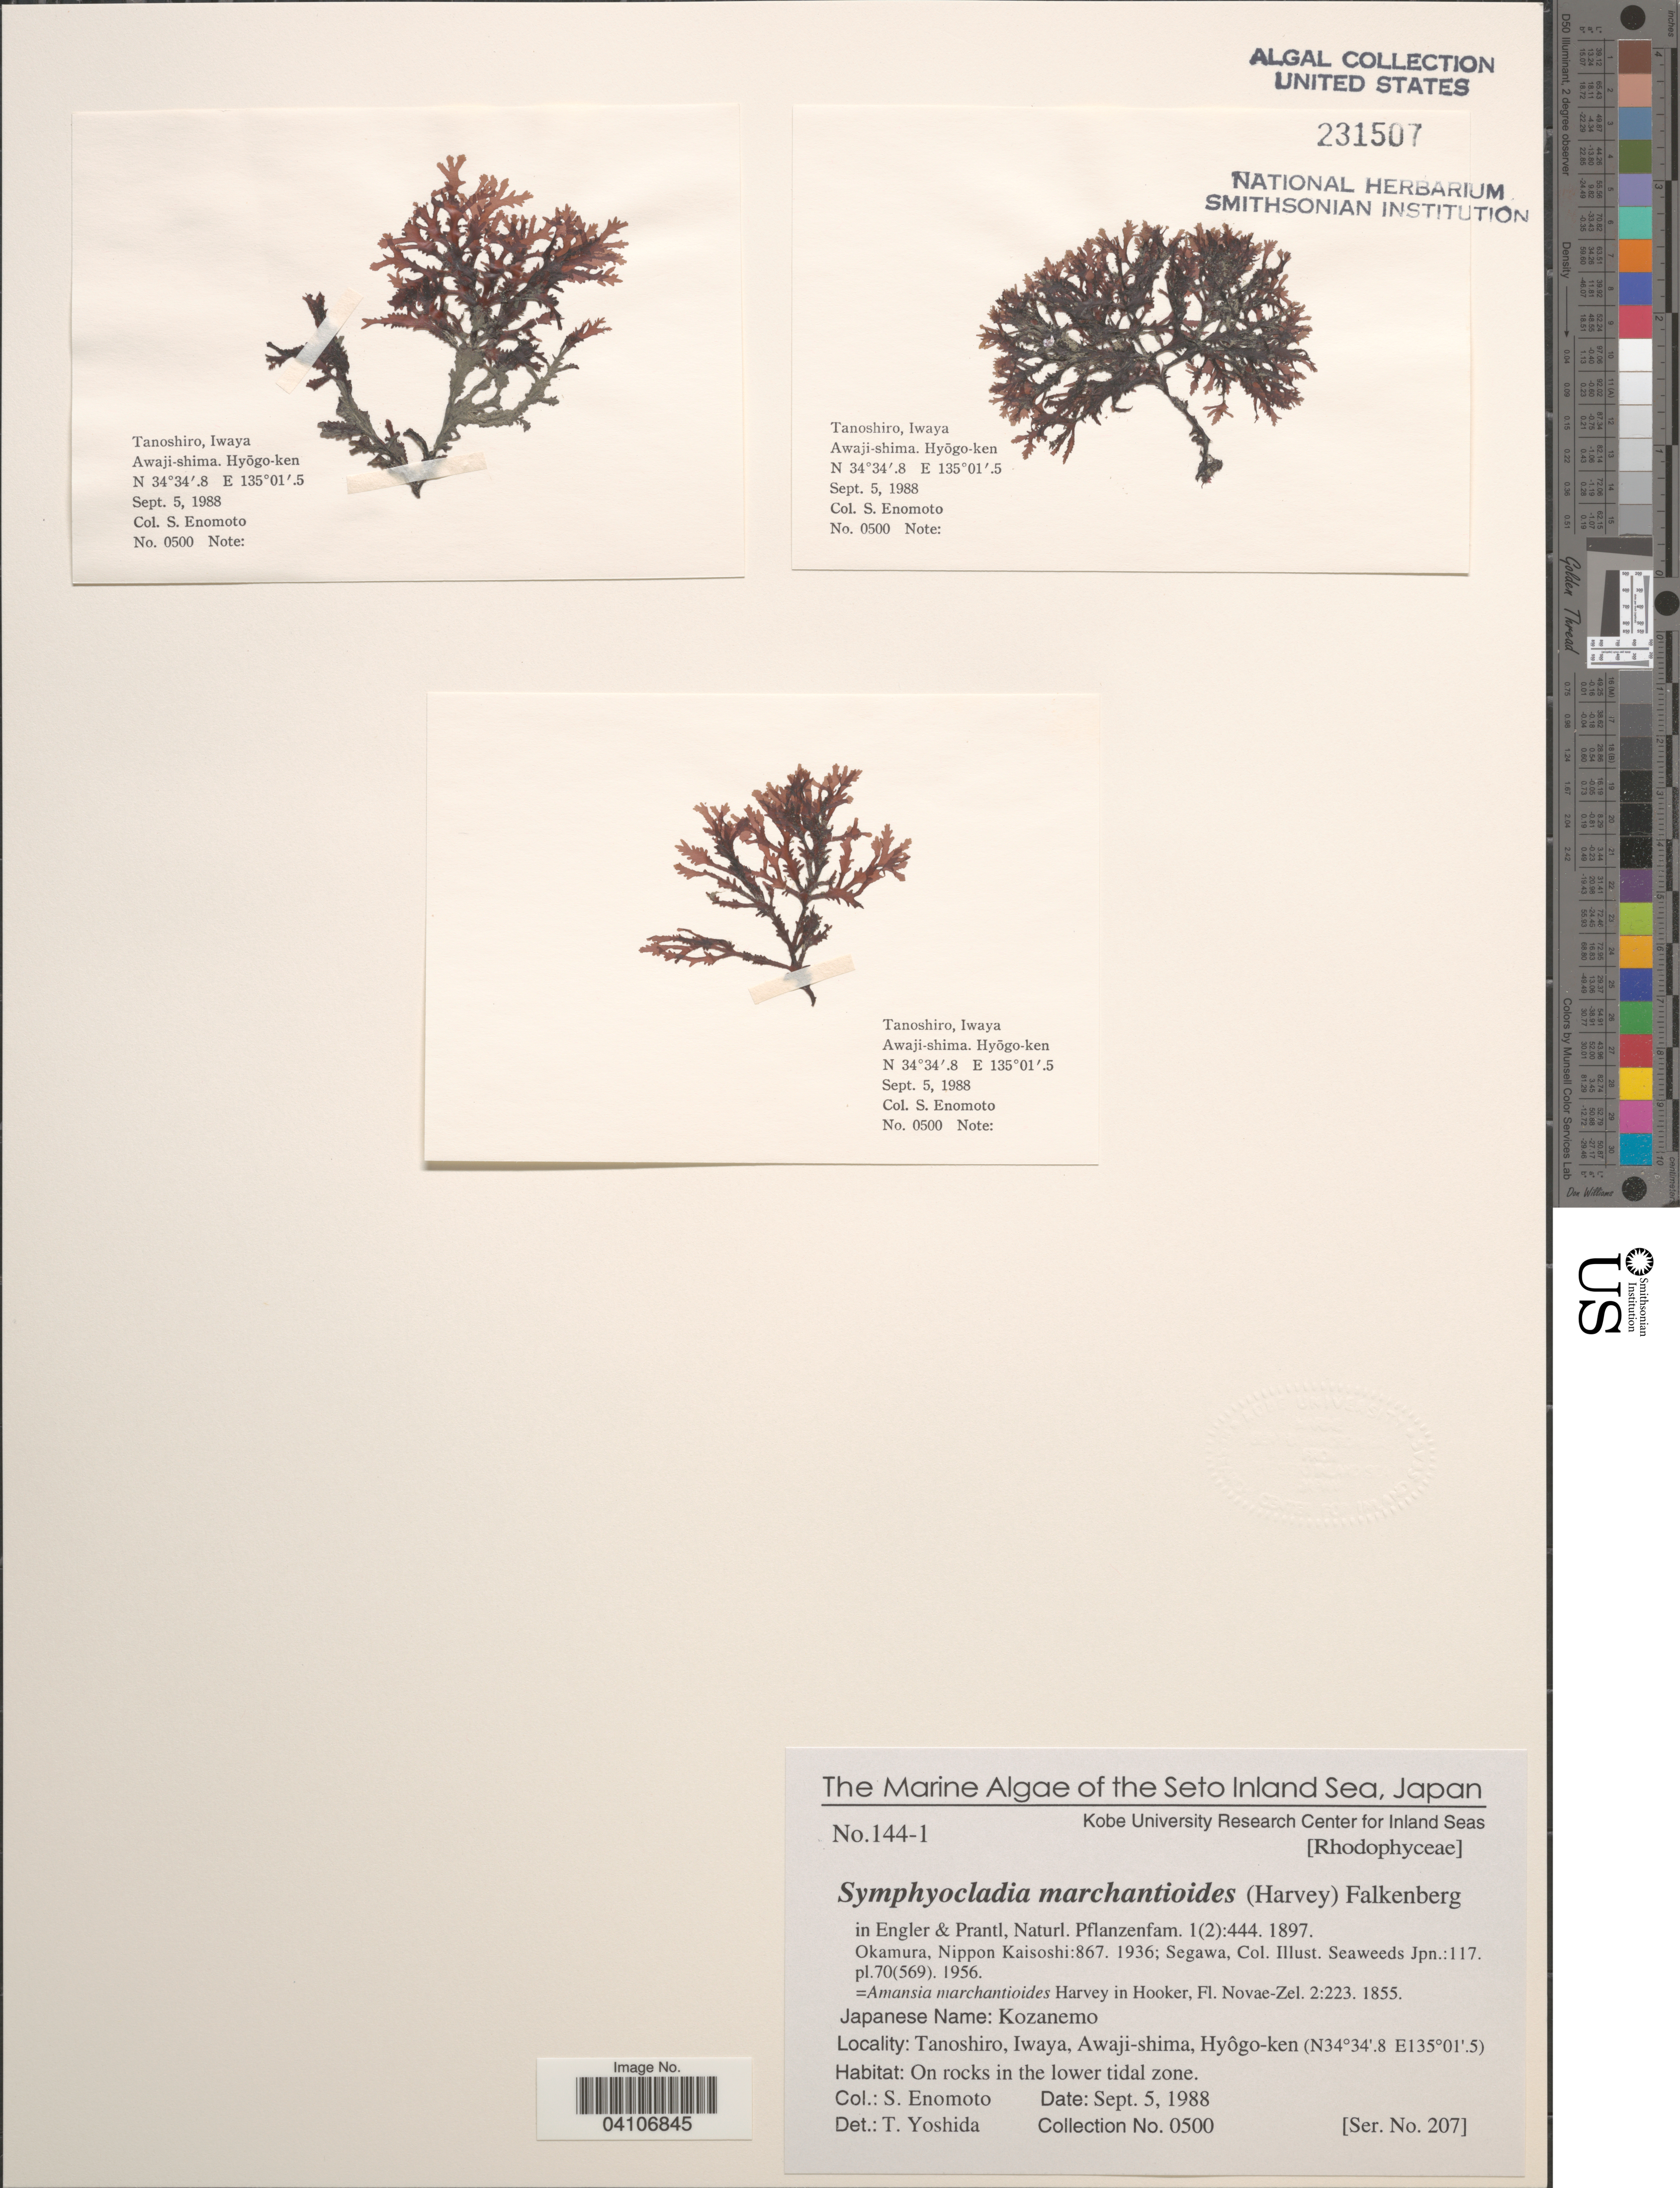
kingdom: Plantae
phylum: Rhodophyta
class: Florideophyceae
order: Ceramiales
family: Rhodomelaceae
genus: Symphyocladia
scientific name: Symphyocladia marchantioides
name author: (Harv. in Hook. f.) Falkenb. in F. Schmitz & Falkenb.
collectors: S. Enomoto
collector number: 0500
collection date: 1988-09-05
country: Japan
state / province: Hyogo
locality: The Seto Inland Sea. Tanoshiro, Iwaya, Awaji-shima, Hyôgo-ken. On rocks in the lower tidal zone.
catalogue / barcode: US 231507